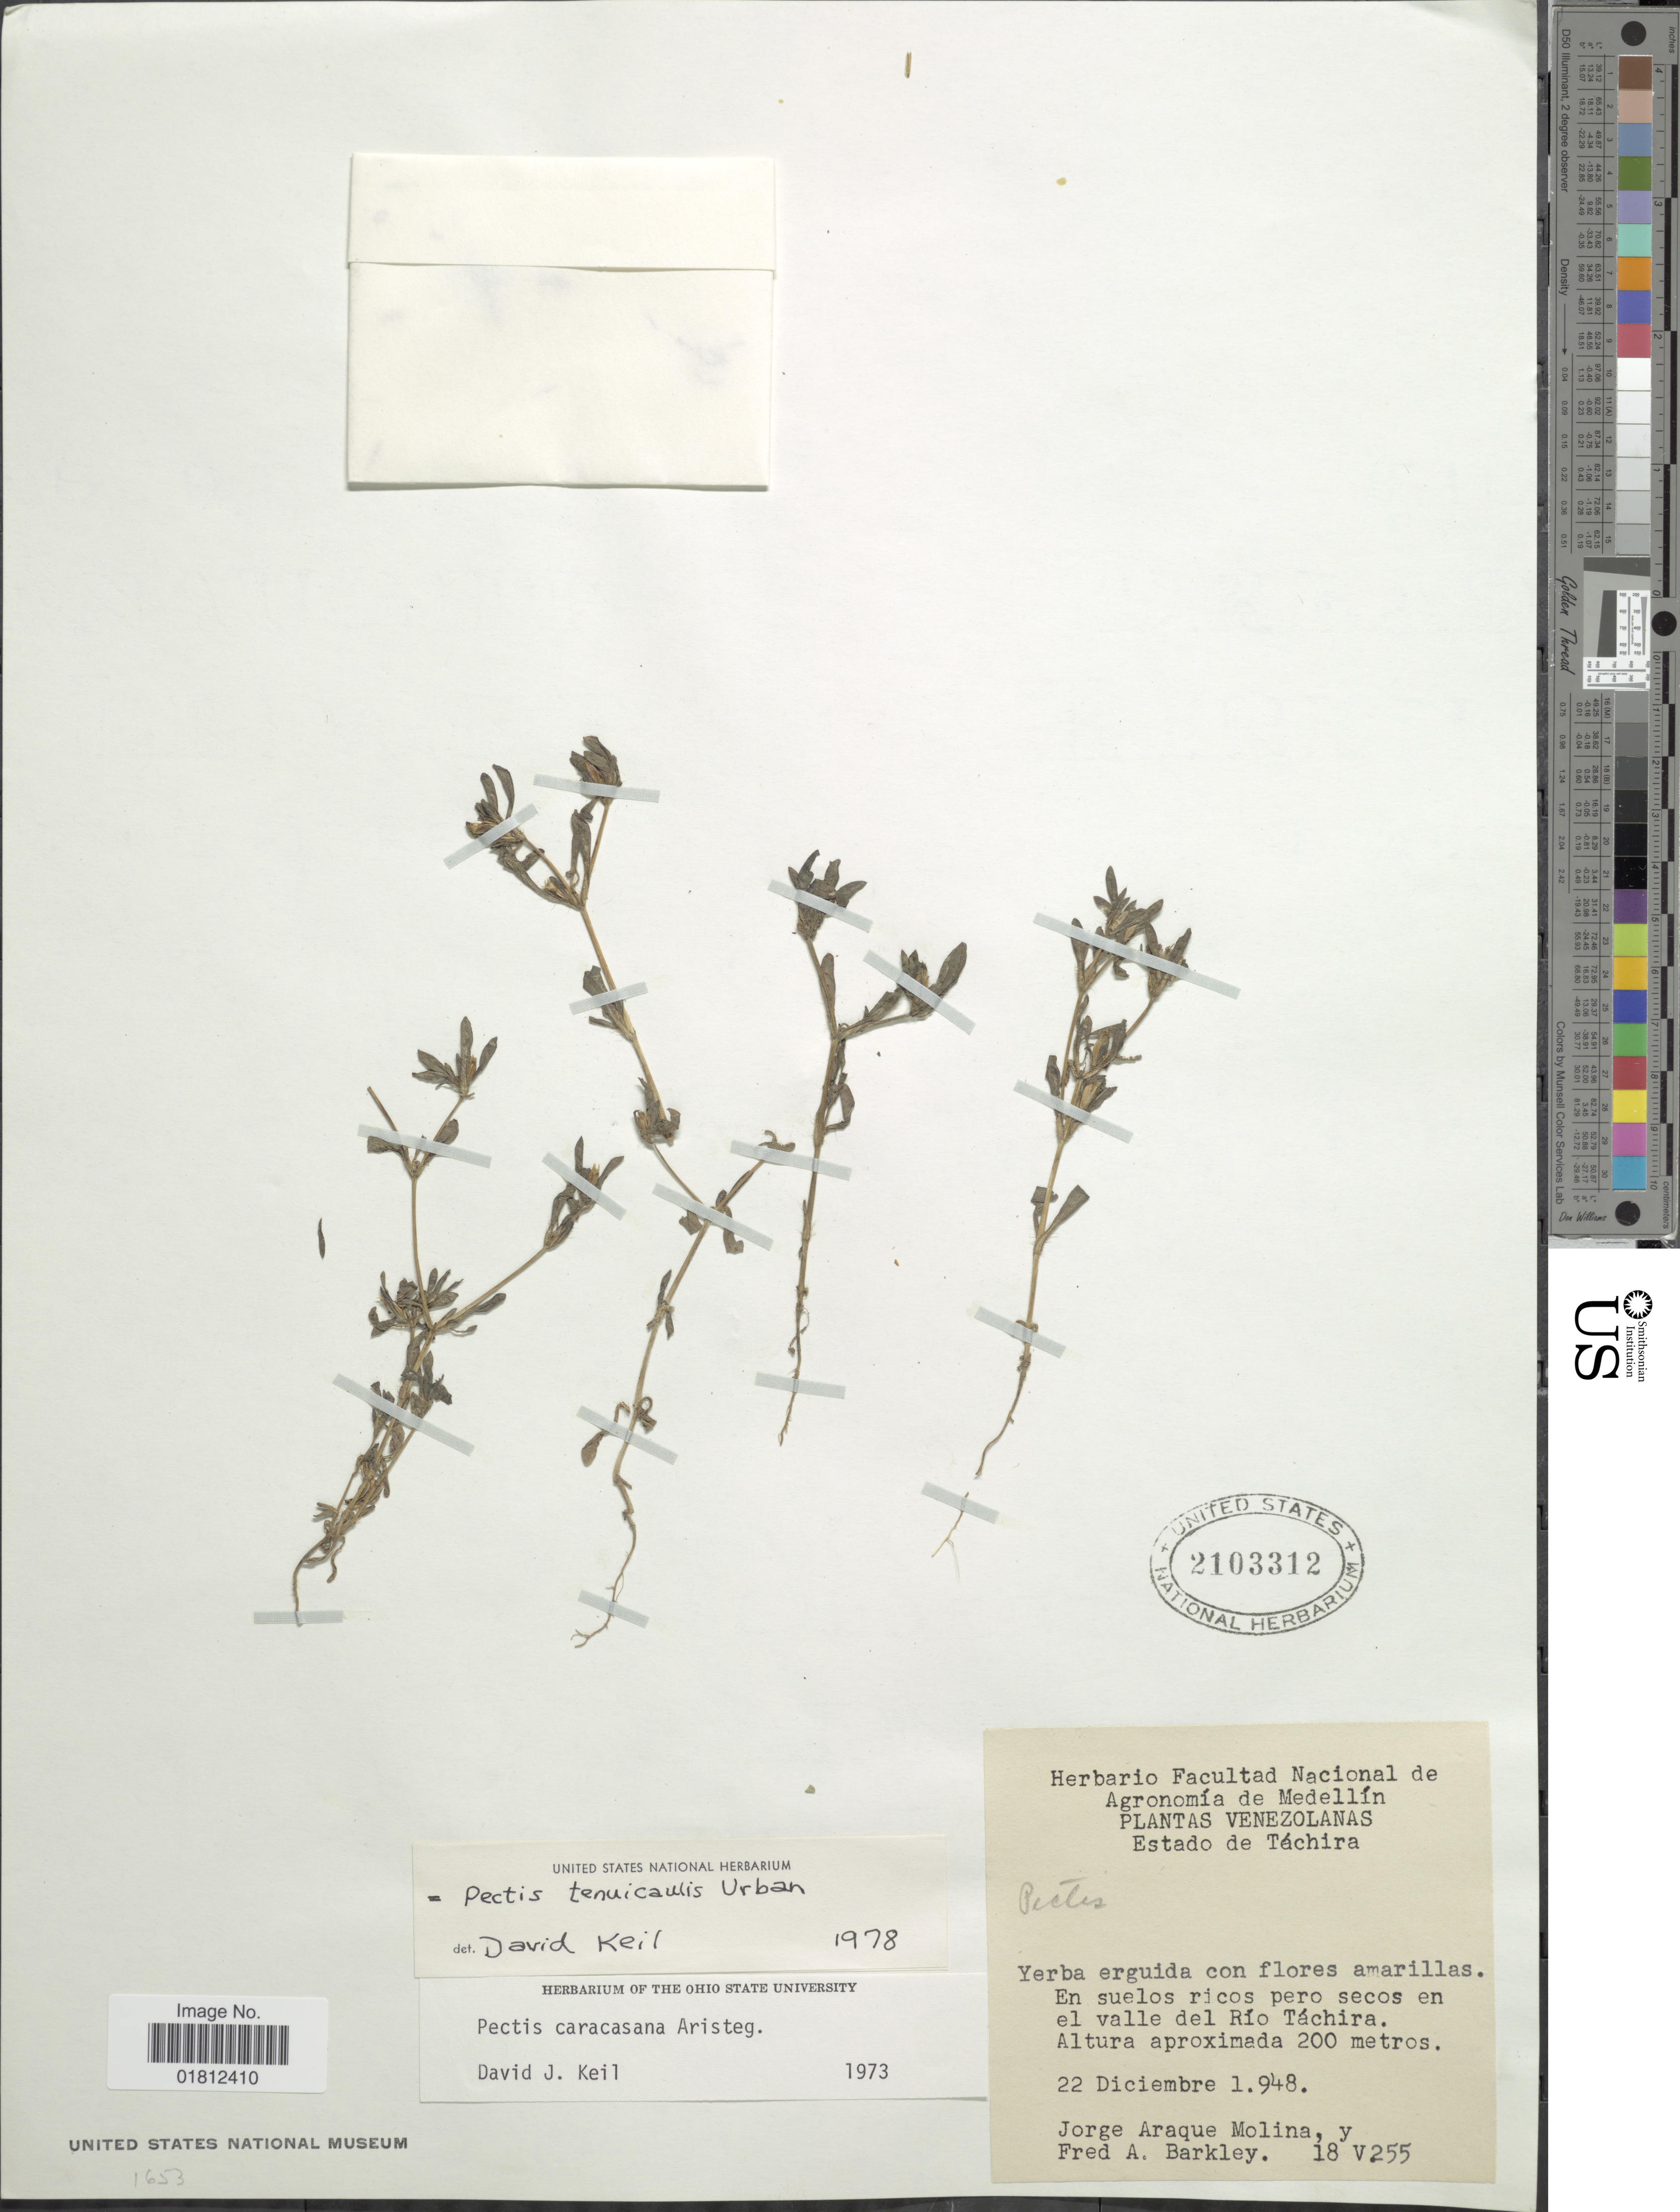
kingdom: Plantae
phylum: Tracheophyta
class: Magnoliopsida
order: Asterales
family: Asteraceae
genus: Pectis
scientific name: Pectis tenuicaulis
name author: Urb.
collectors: J. A. Molina & F. A. Barkley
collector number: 18V255?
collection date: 1948-12-22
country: Venezuela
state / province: Tachira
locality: En suelos rico pero secos en el valle del Río Táchira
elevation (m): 200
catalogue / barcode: US 2103312